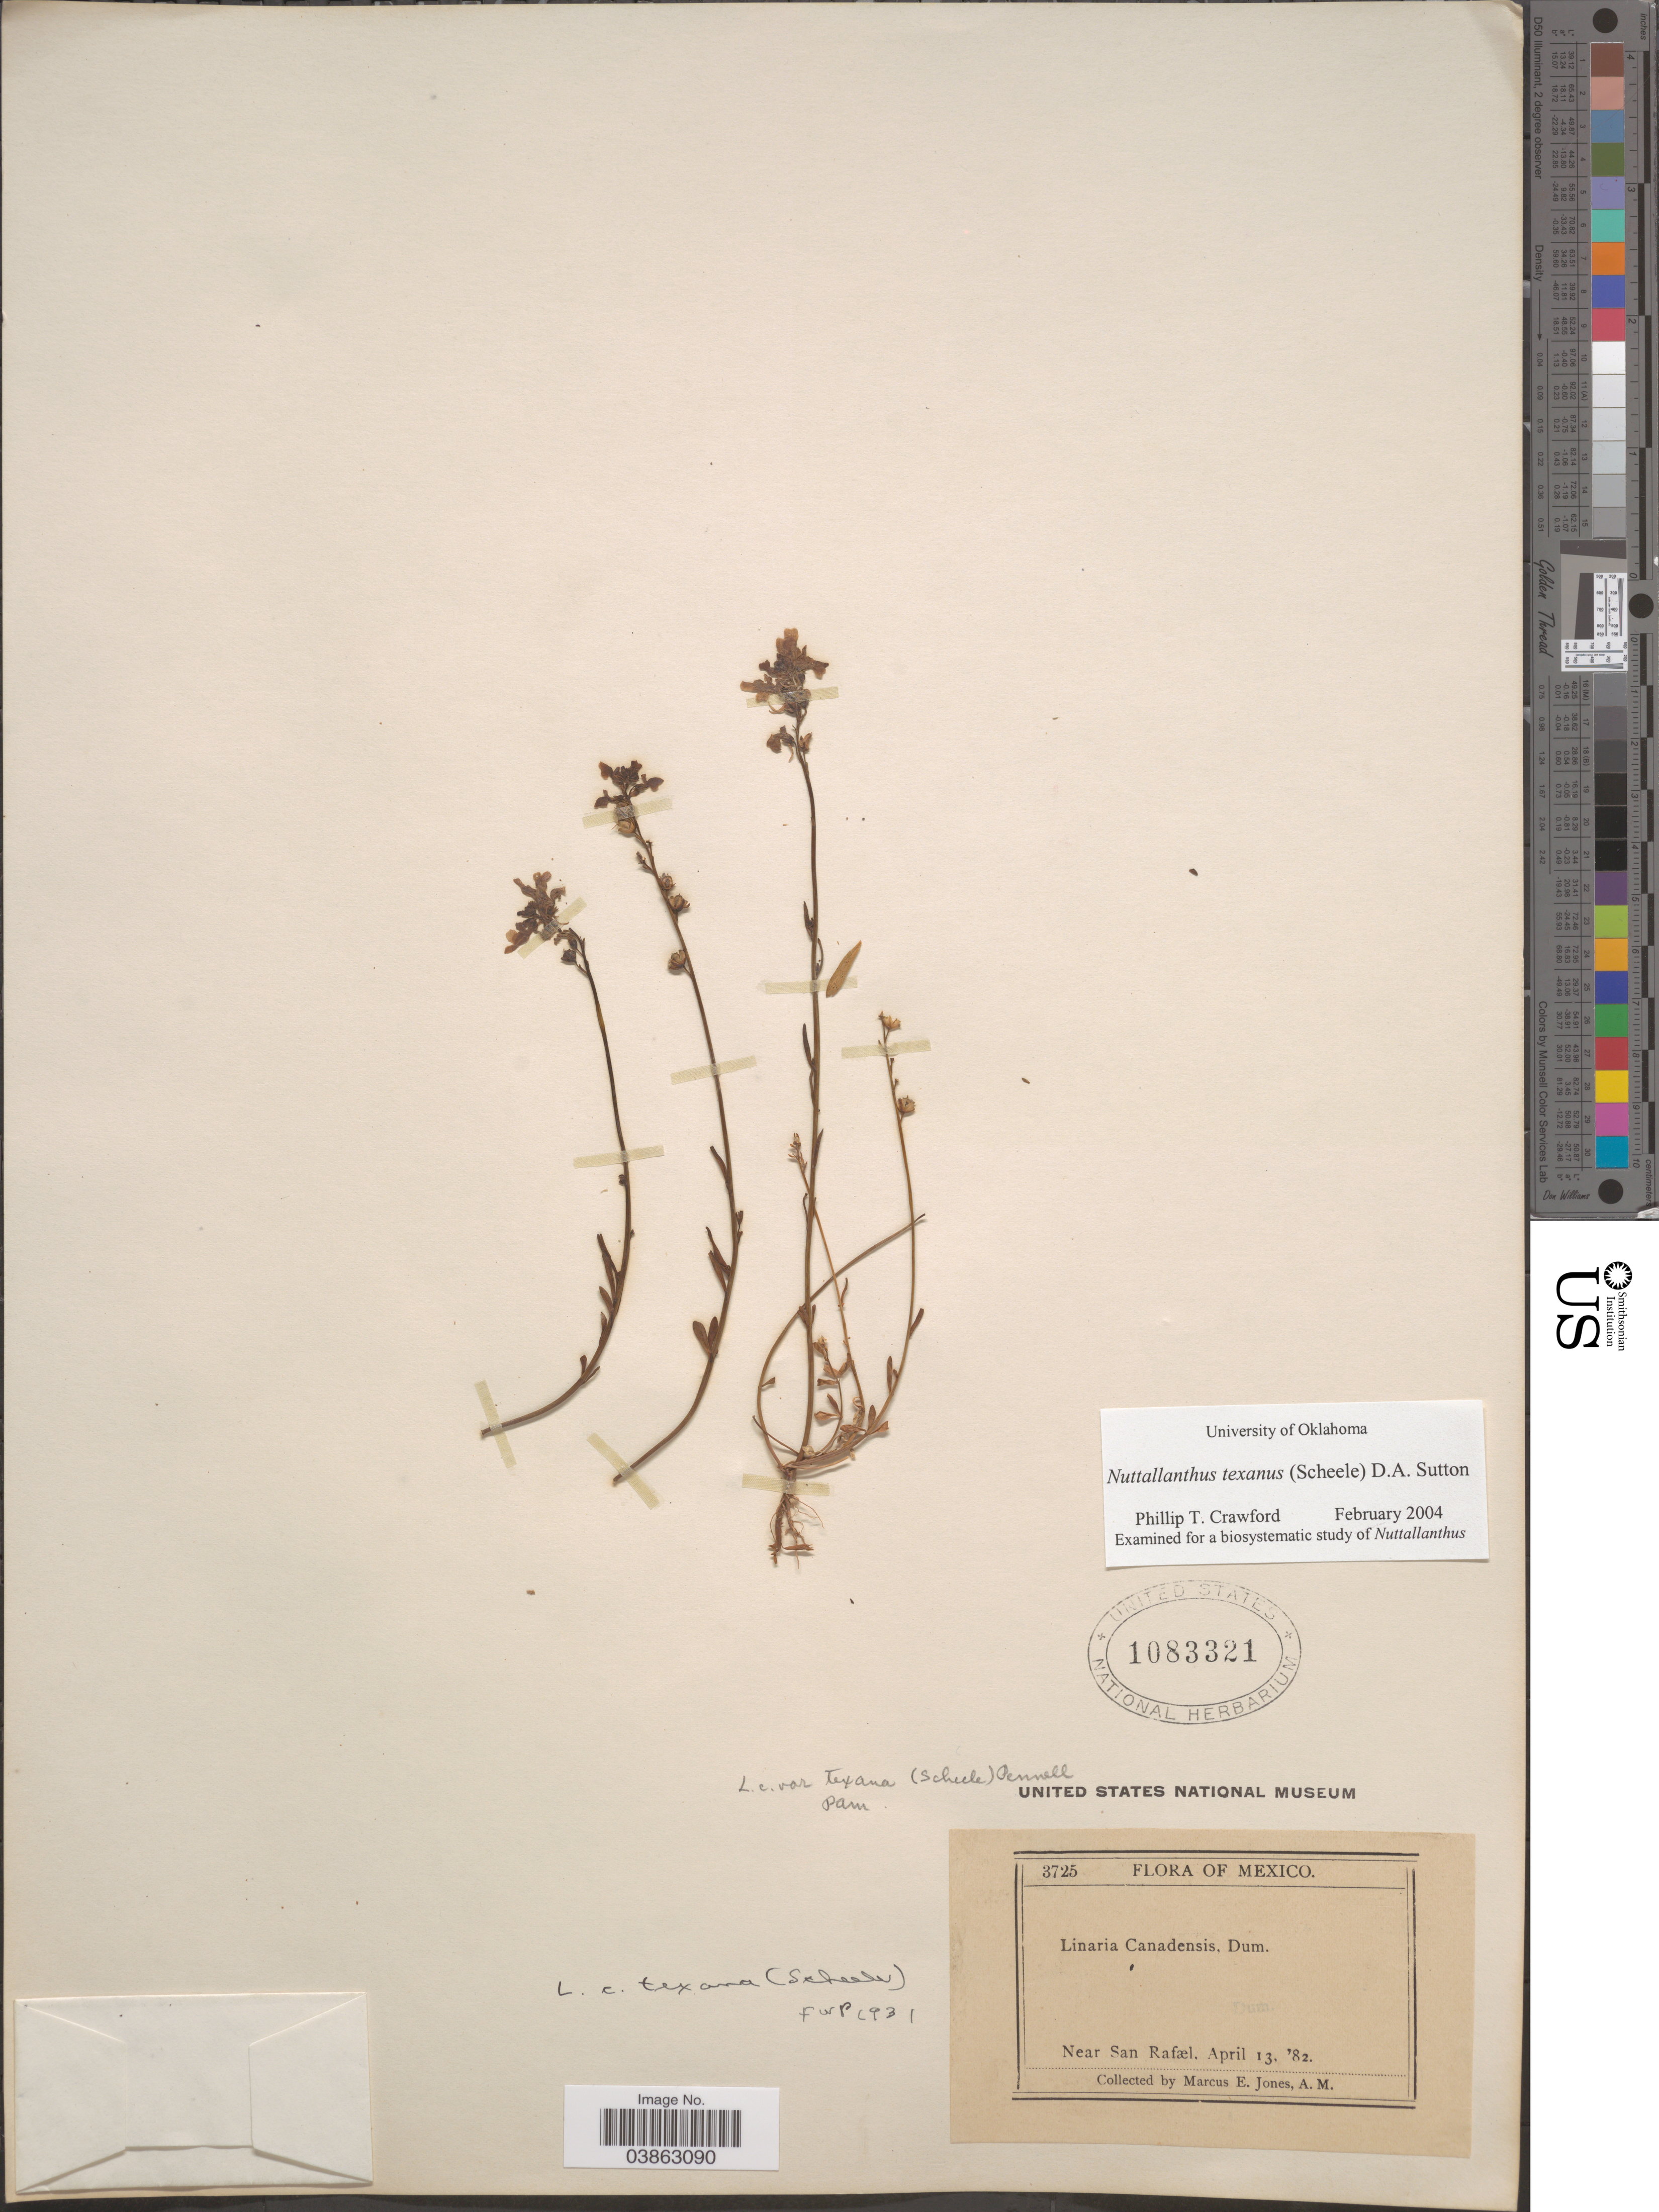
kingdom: Plantae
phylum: Tracheophyta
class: Magnoliopsida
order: Lamiales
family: Plantaginaceae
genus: Linaria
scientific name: Linaria texana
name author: Scheele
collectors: M. E. Jones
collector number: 3725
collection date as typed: Transcribed d/m/y: 13/4/82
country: Mexico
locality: Near San Rafael.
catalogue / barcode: US 1083321